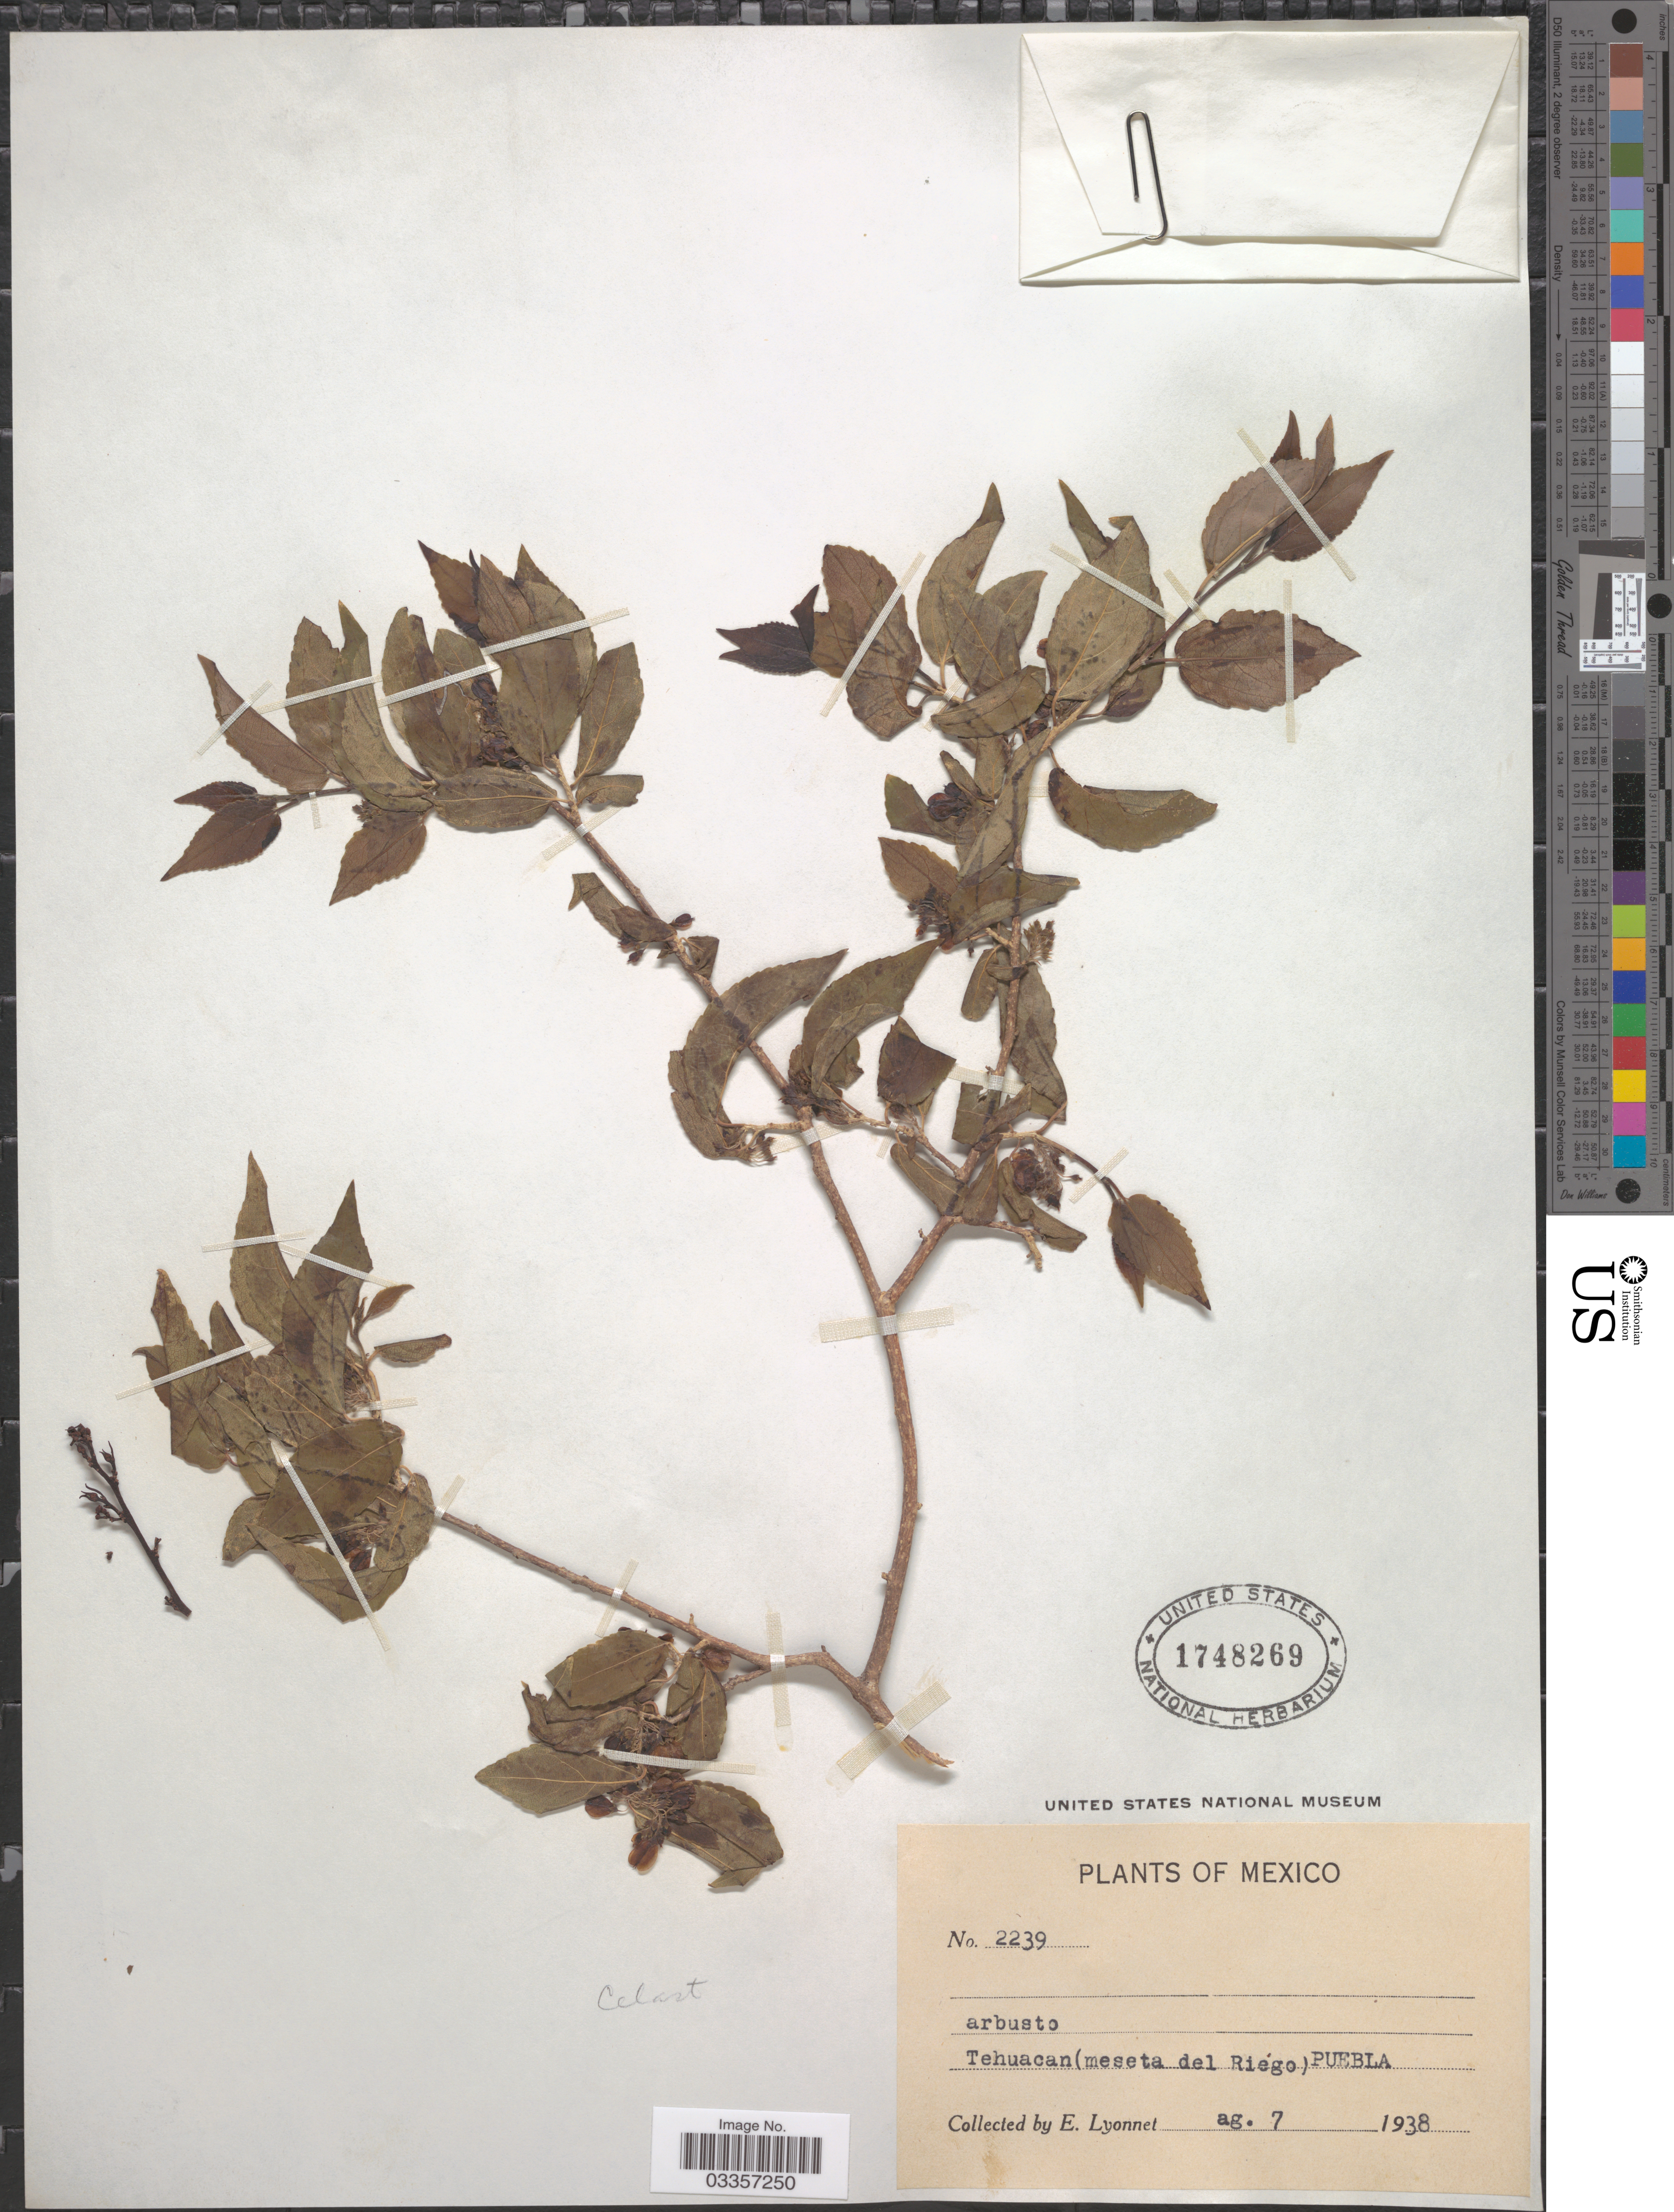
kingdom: Plantae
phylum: Tracheophyta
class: Magnoliopsida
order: Celastrales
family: Celastraceae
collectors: E. Lyonnet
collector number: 2239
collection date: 1938-08-07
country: Mexico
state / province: Puebla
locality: Tehuacan (meseta del Riégo).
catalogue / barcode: US 1748269